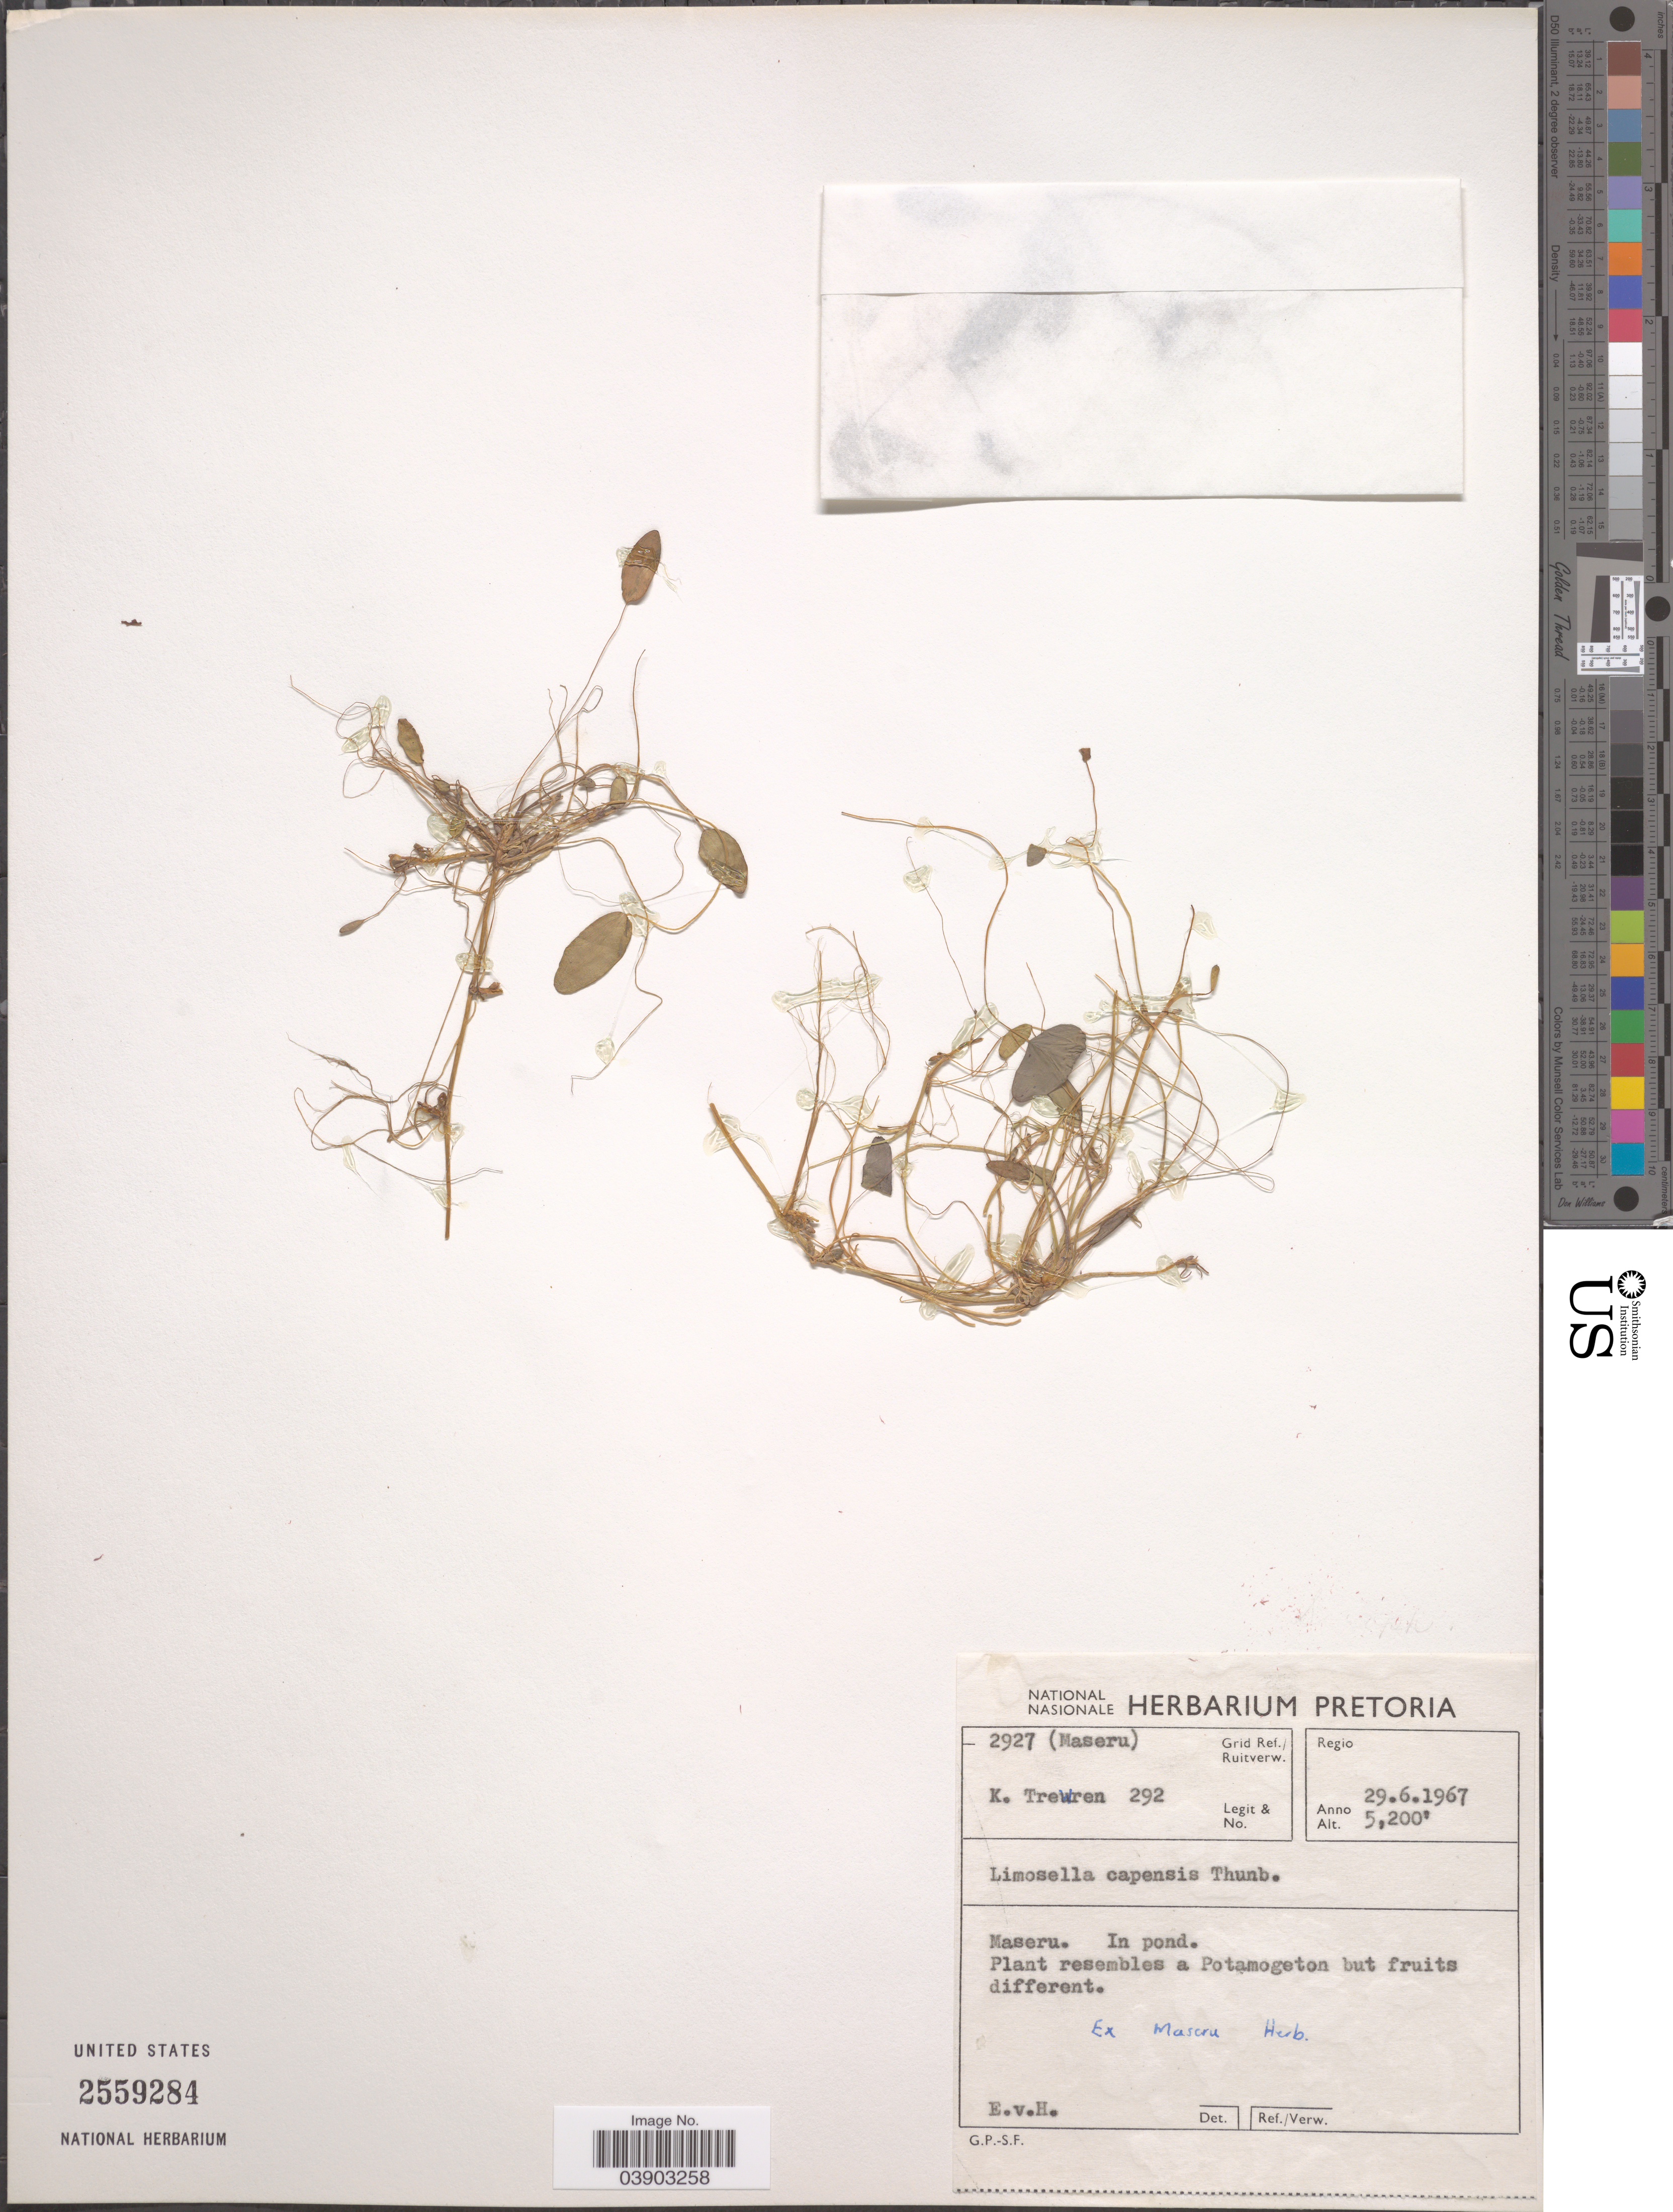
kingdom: Plantae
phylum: Tracheophyta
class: Magnoliopsida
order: Lamiales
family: Scrophulariaceae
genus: Limosella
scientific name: Limosella capensis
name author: Thunb.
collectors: K. Trewren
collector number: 292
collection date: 1967-06-29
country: Lesotho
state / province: Maseru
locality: Grid Ref./Ruitverw. 2927 (Maseru).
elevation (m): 1585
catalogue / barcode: US 2559284